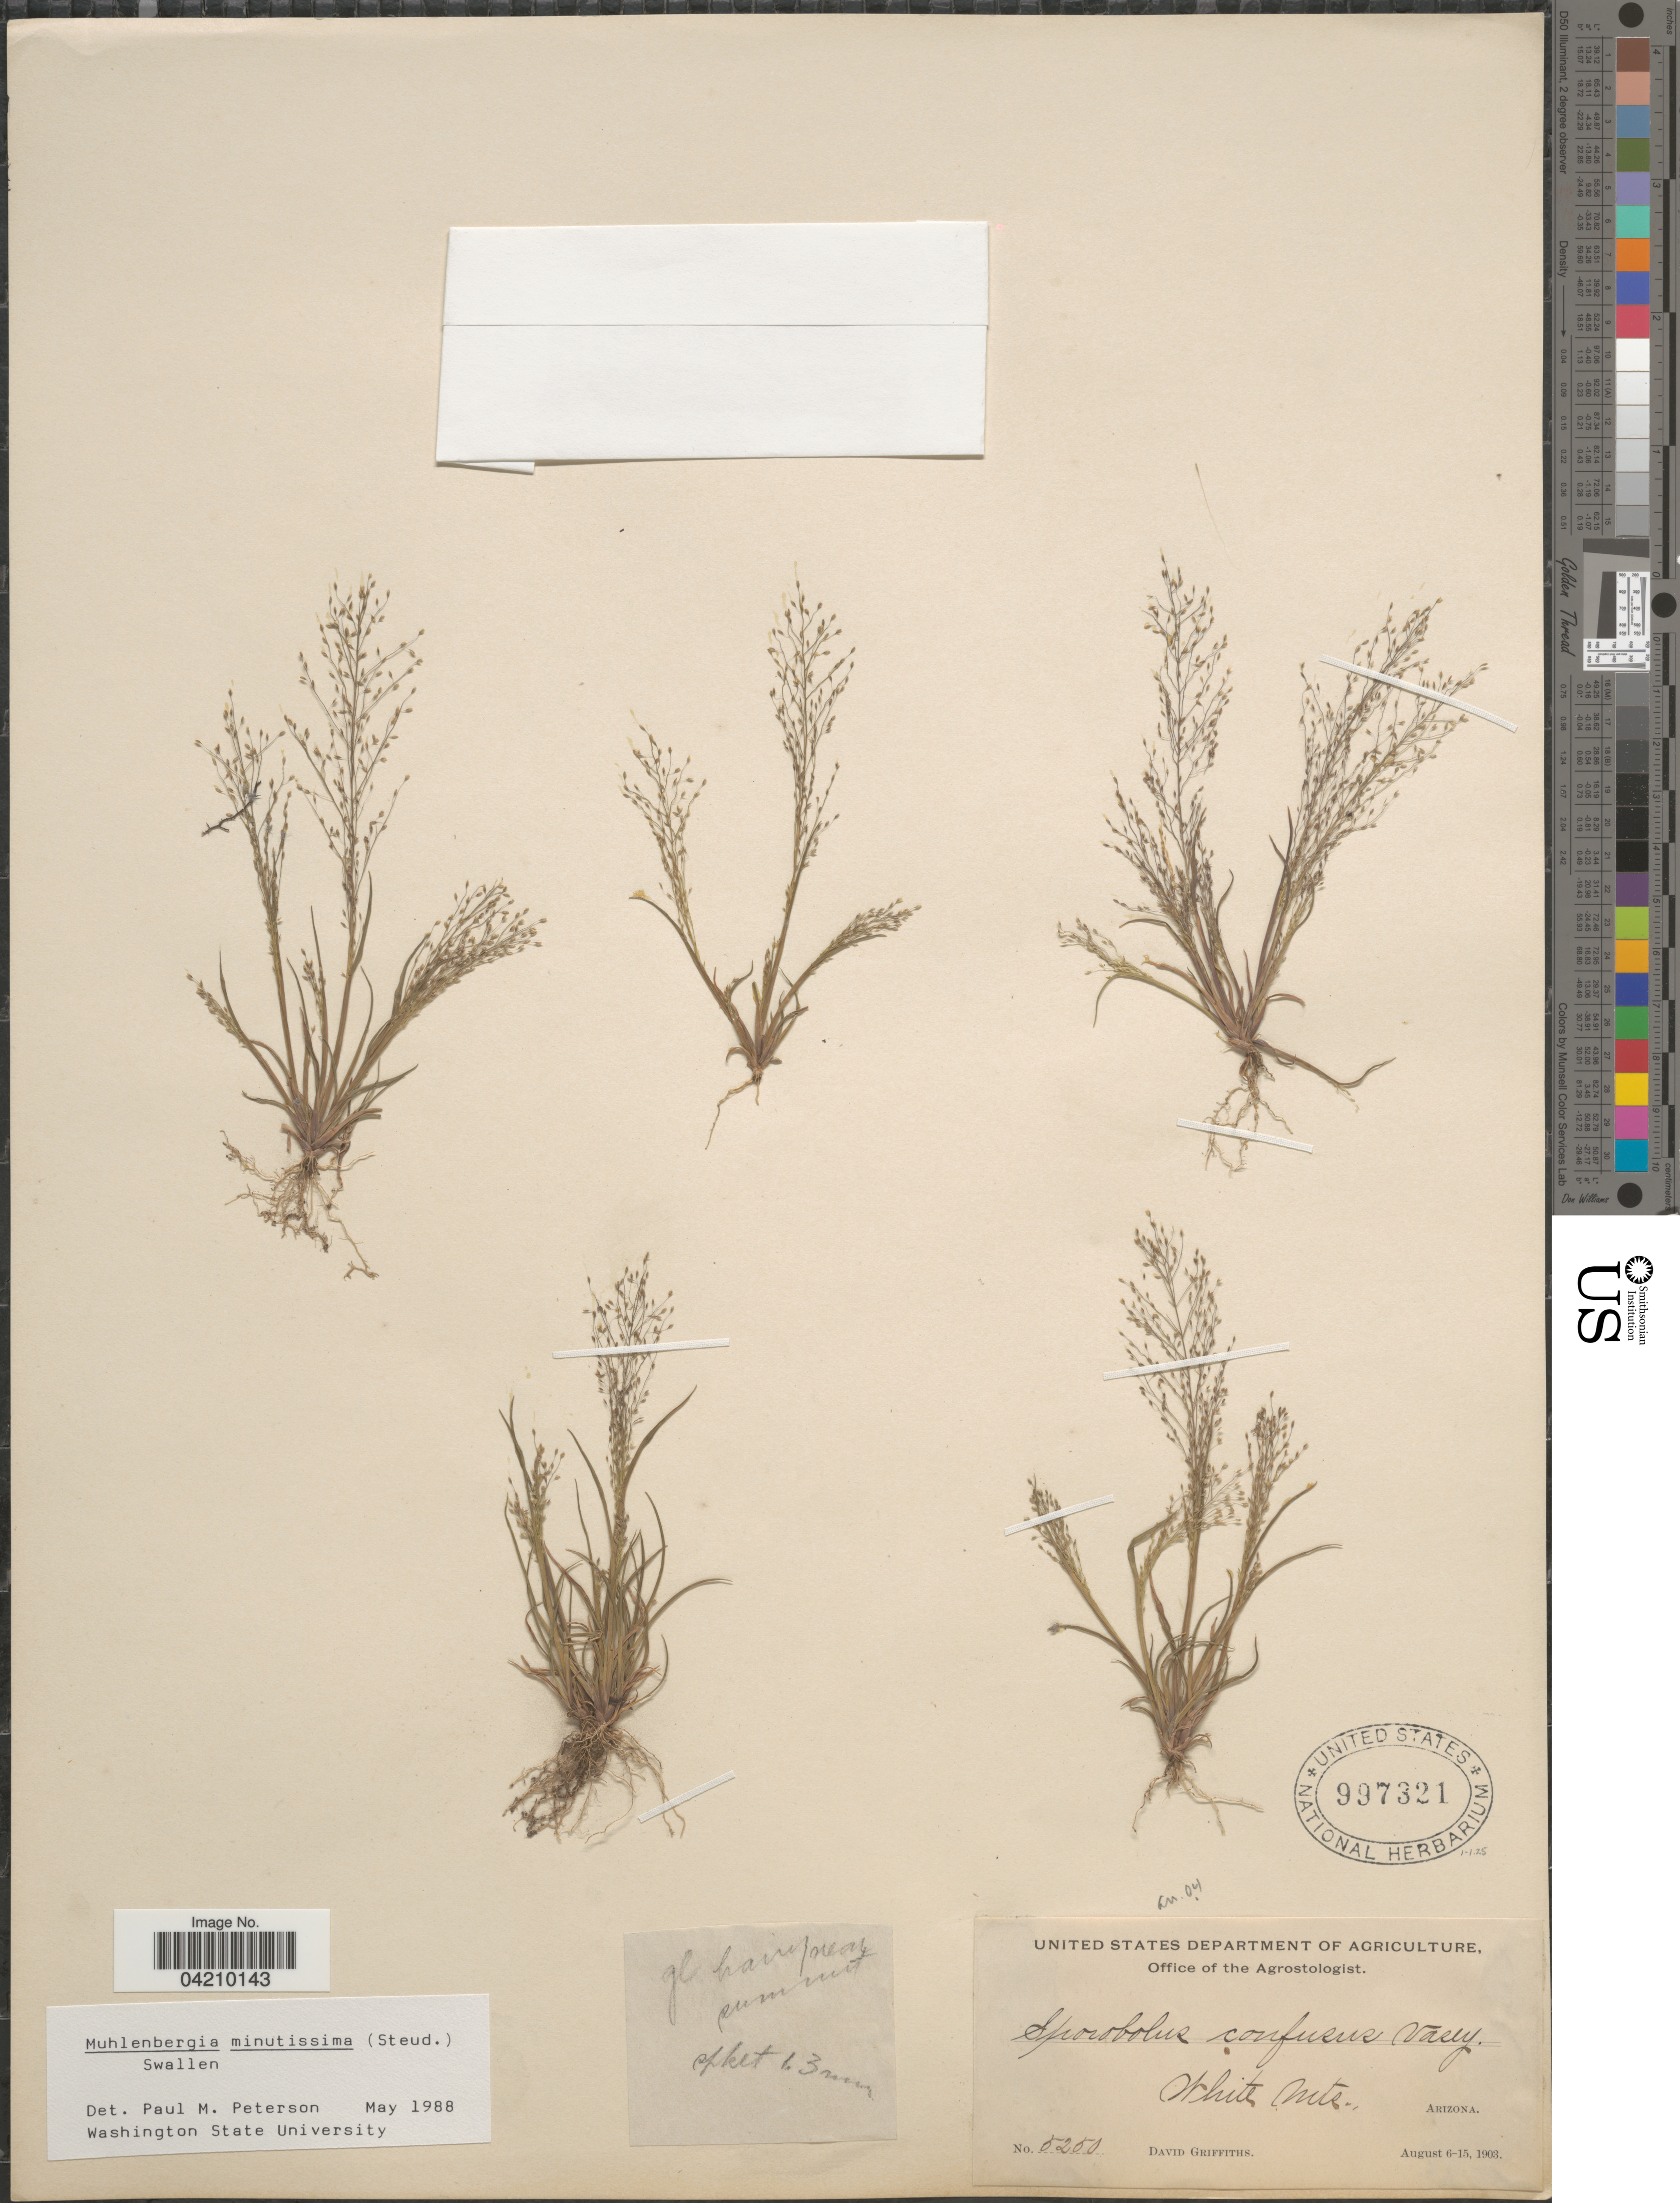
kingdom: Plantae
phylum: Tracheophyta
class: Liliopsida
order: Poales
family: Poaceae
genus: Muhlenbergia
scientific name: Muhlenbergia minutissima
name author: (Steud.) Swallen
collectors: D. Griffiths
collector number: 5250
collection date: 1903-08-06/1903-08-15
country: United States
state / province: Arizona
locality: White Mts.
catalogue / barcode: US 997321